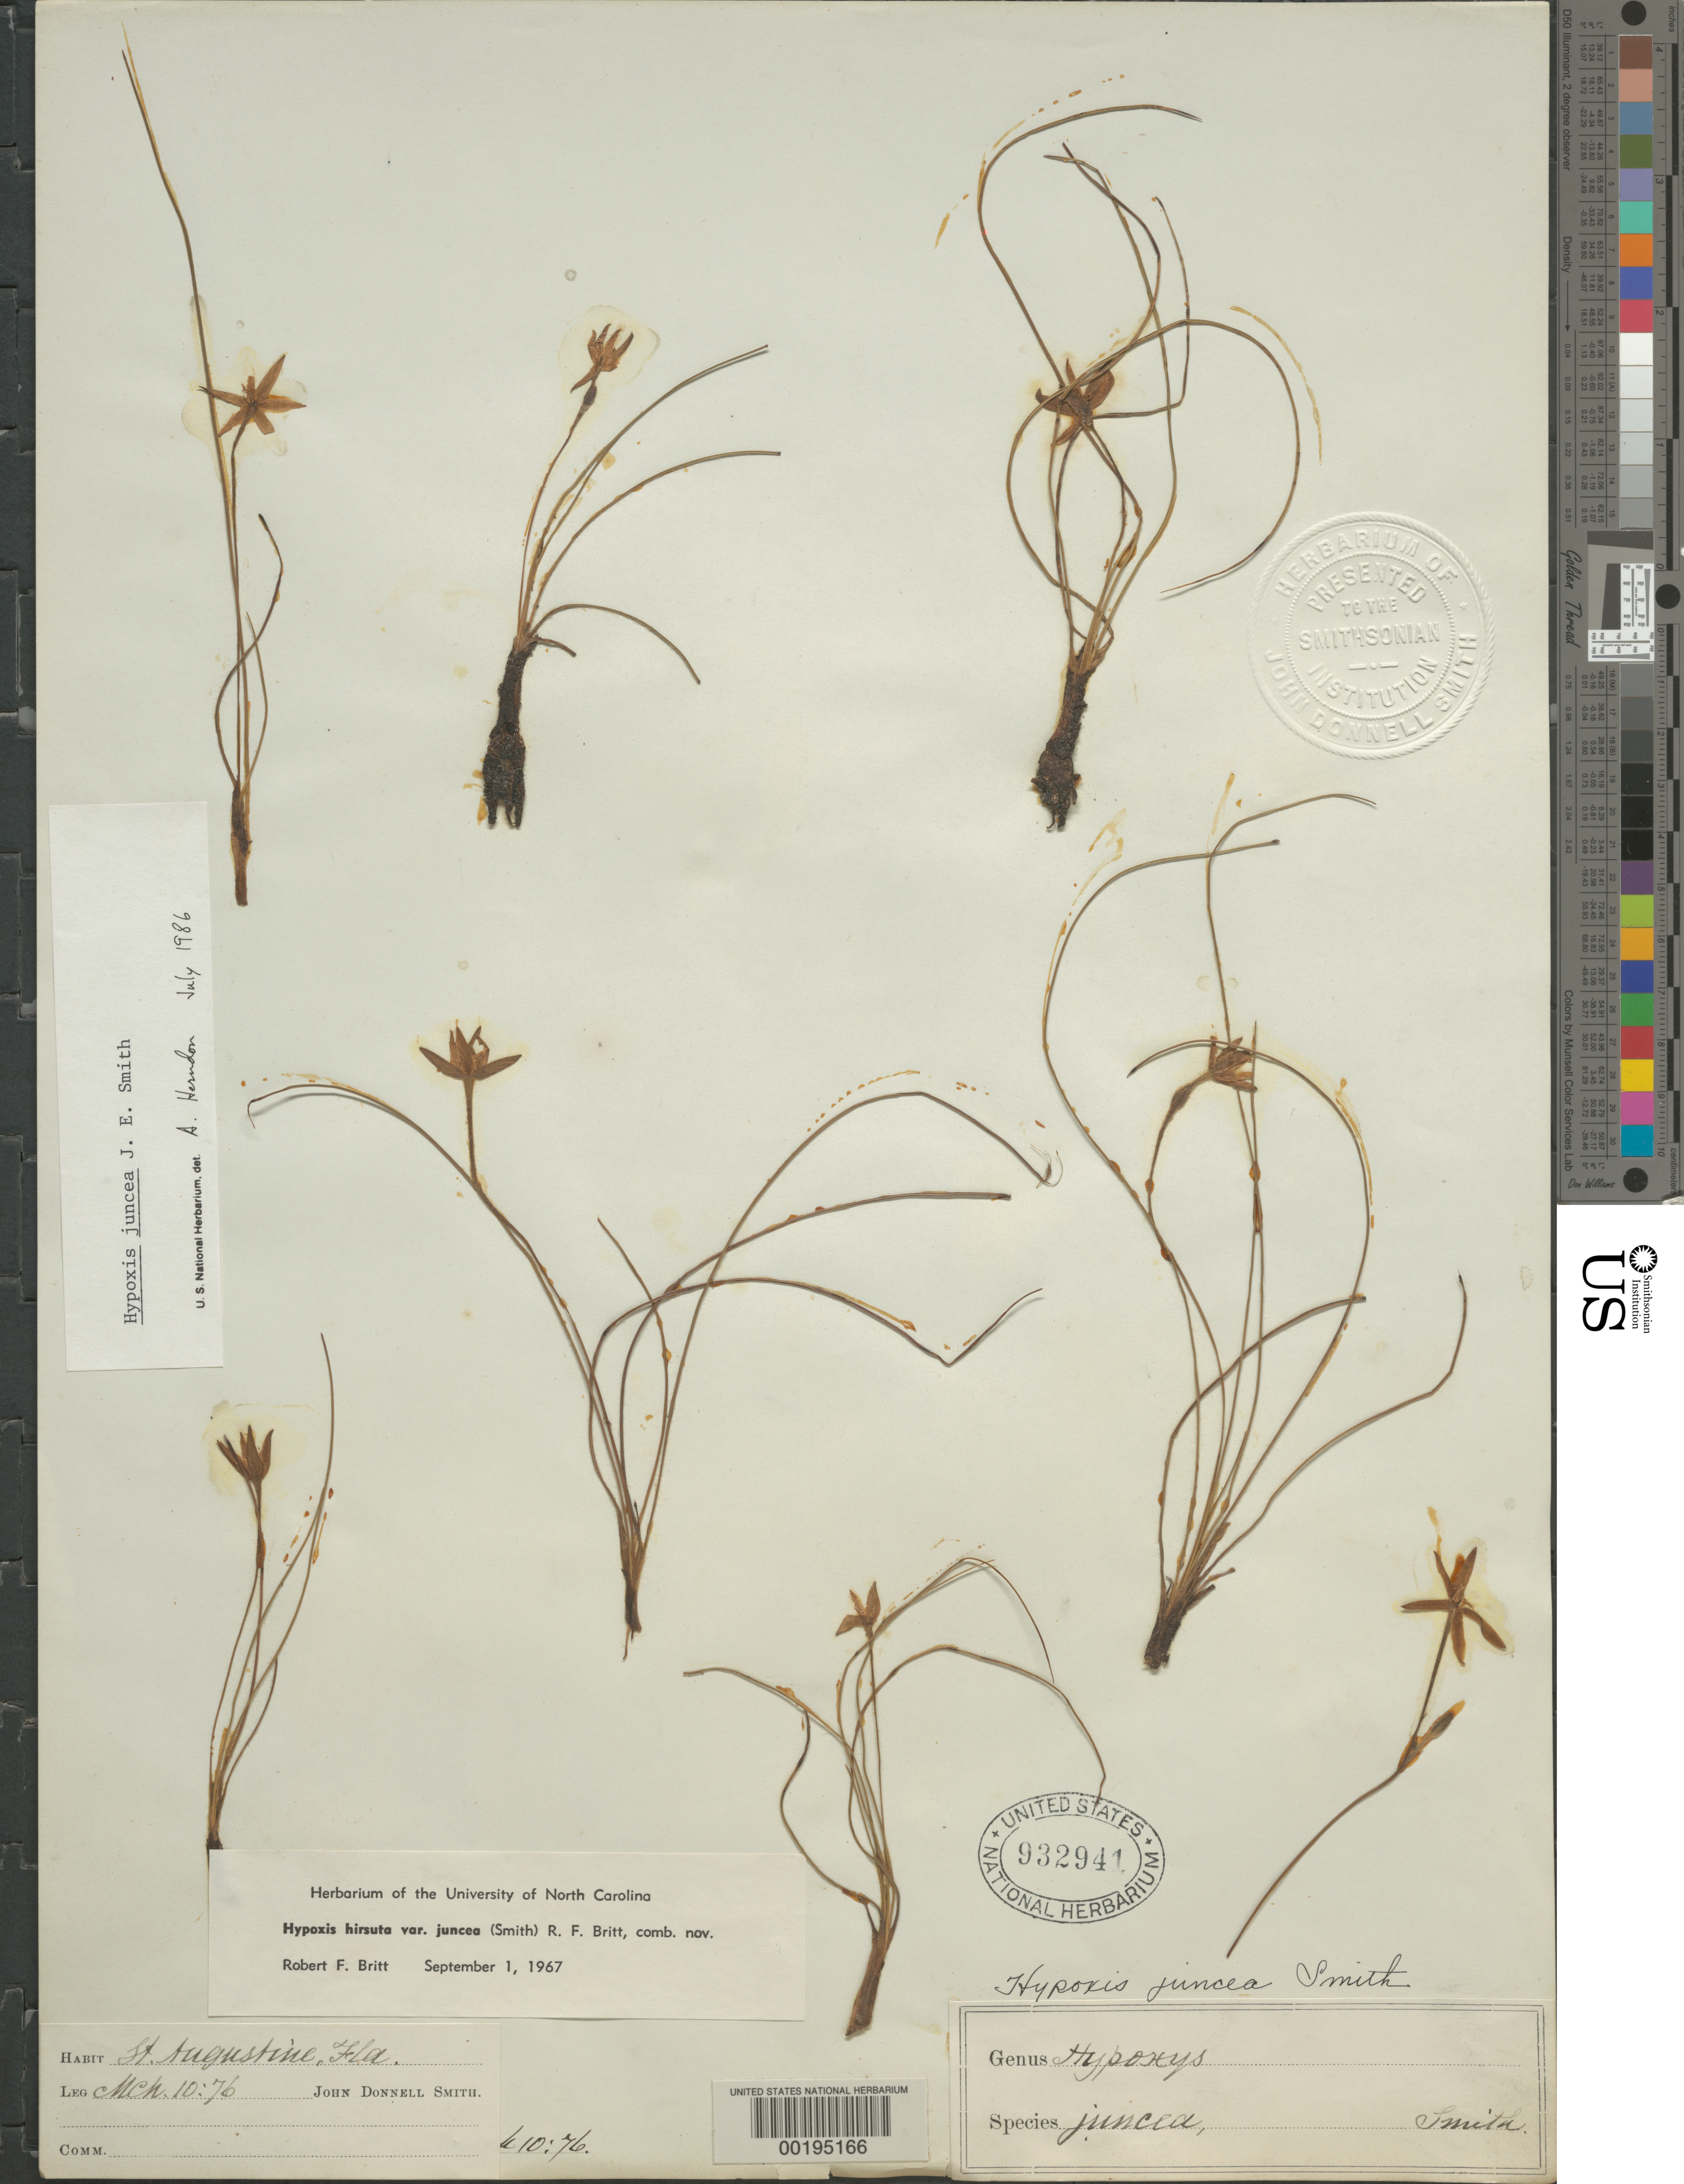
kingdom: Plantae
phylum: Tracheophyta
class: Liliopsida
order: Asparagales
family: Hypoxidaceae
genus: Hypoxis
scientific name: Hypoxis juncea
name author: Small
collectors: J. Donnell Smith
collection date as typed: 10 Mar 1876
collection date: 1876-03-10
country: United States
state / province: Florida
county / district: Saint Johns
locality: St. augustine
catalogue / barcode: US 932941